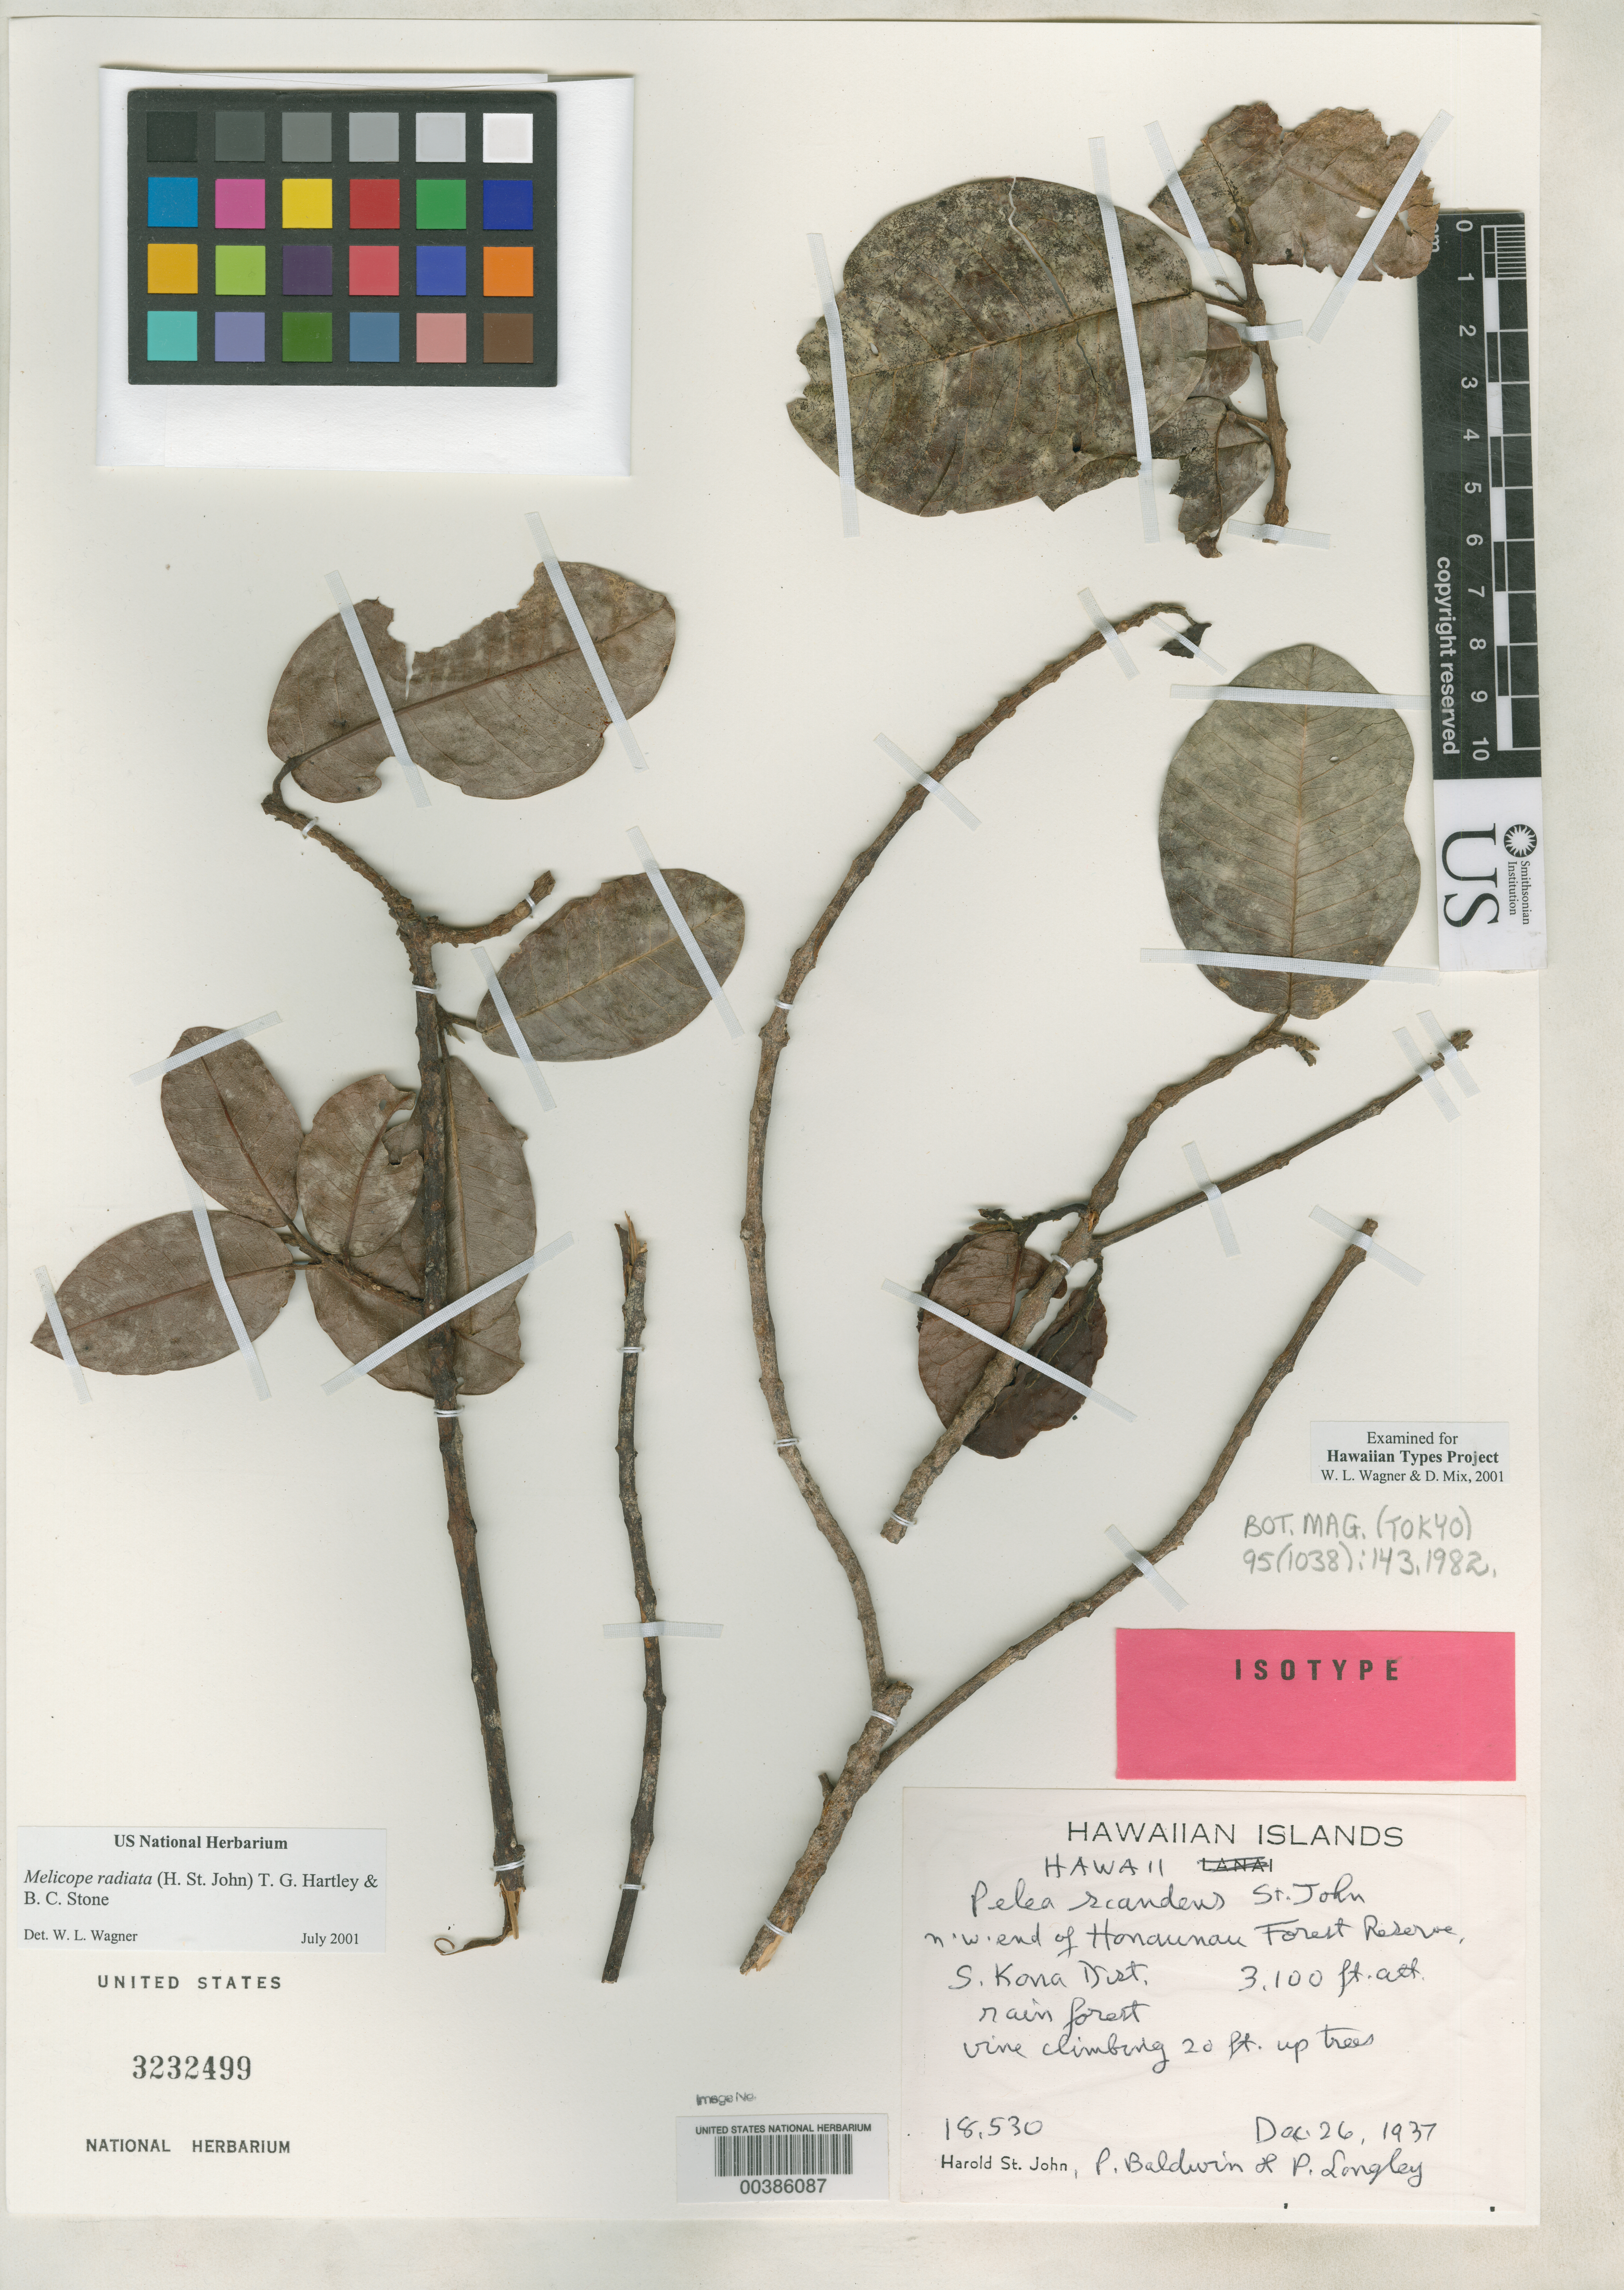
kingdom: Plantae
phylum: Tracheophyta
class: Magnoliopsida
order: Sapindales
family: Rutaceae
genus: Pelea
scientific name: Pelea scandens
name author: H. St. John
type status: Isotype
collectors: H. St. John, P. Baldwin & P. Longley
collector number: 18530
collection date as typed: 26 Dec 1937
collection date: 1937-12-26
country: United States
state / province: Hawaii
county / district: Hawaii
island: Hawaii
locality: NW end of Honaunau Forest Reserve, S. Kona Dist.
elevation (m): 945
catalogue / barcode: US 3232499